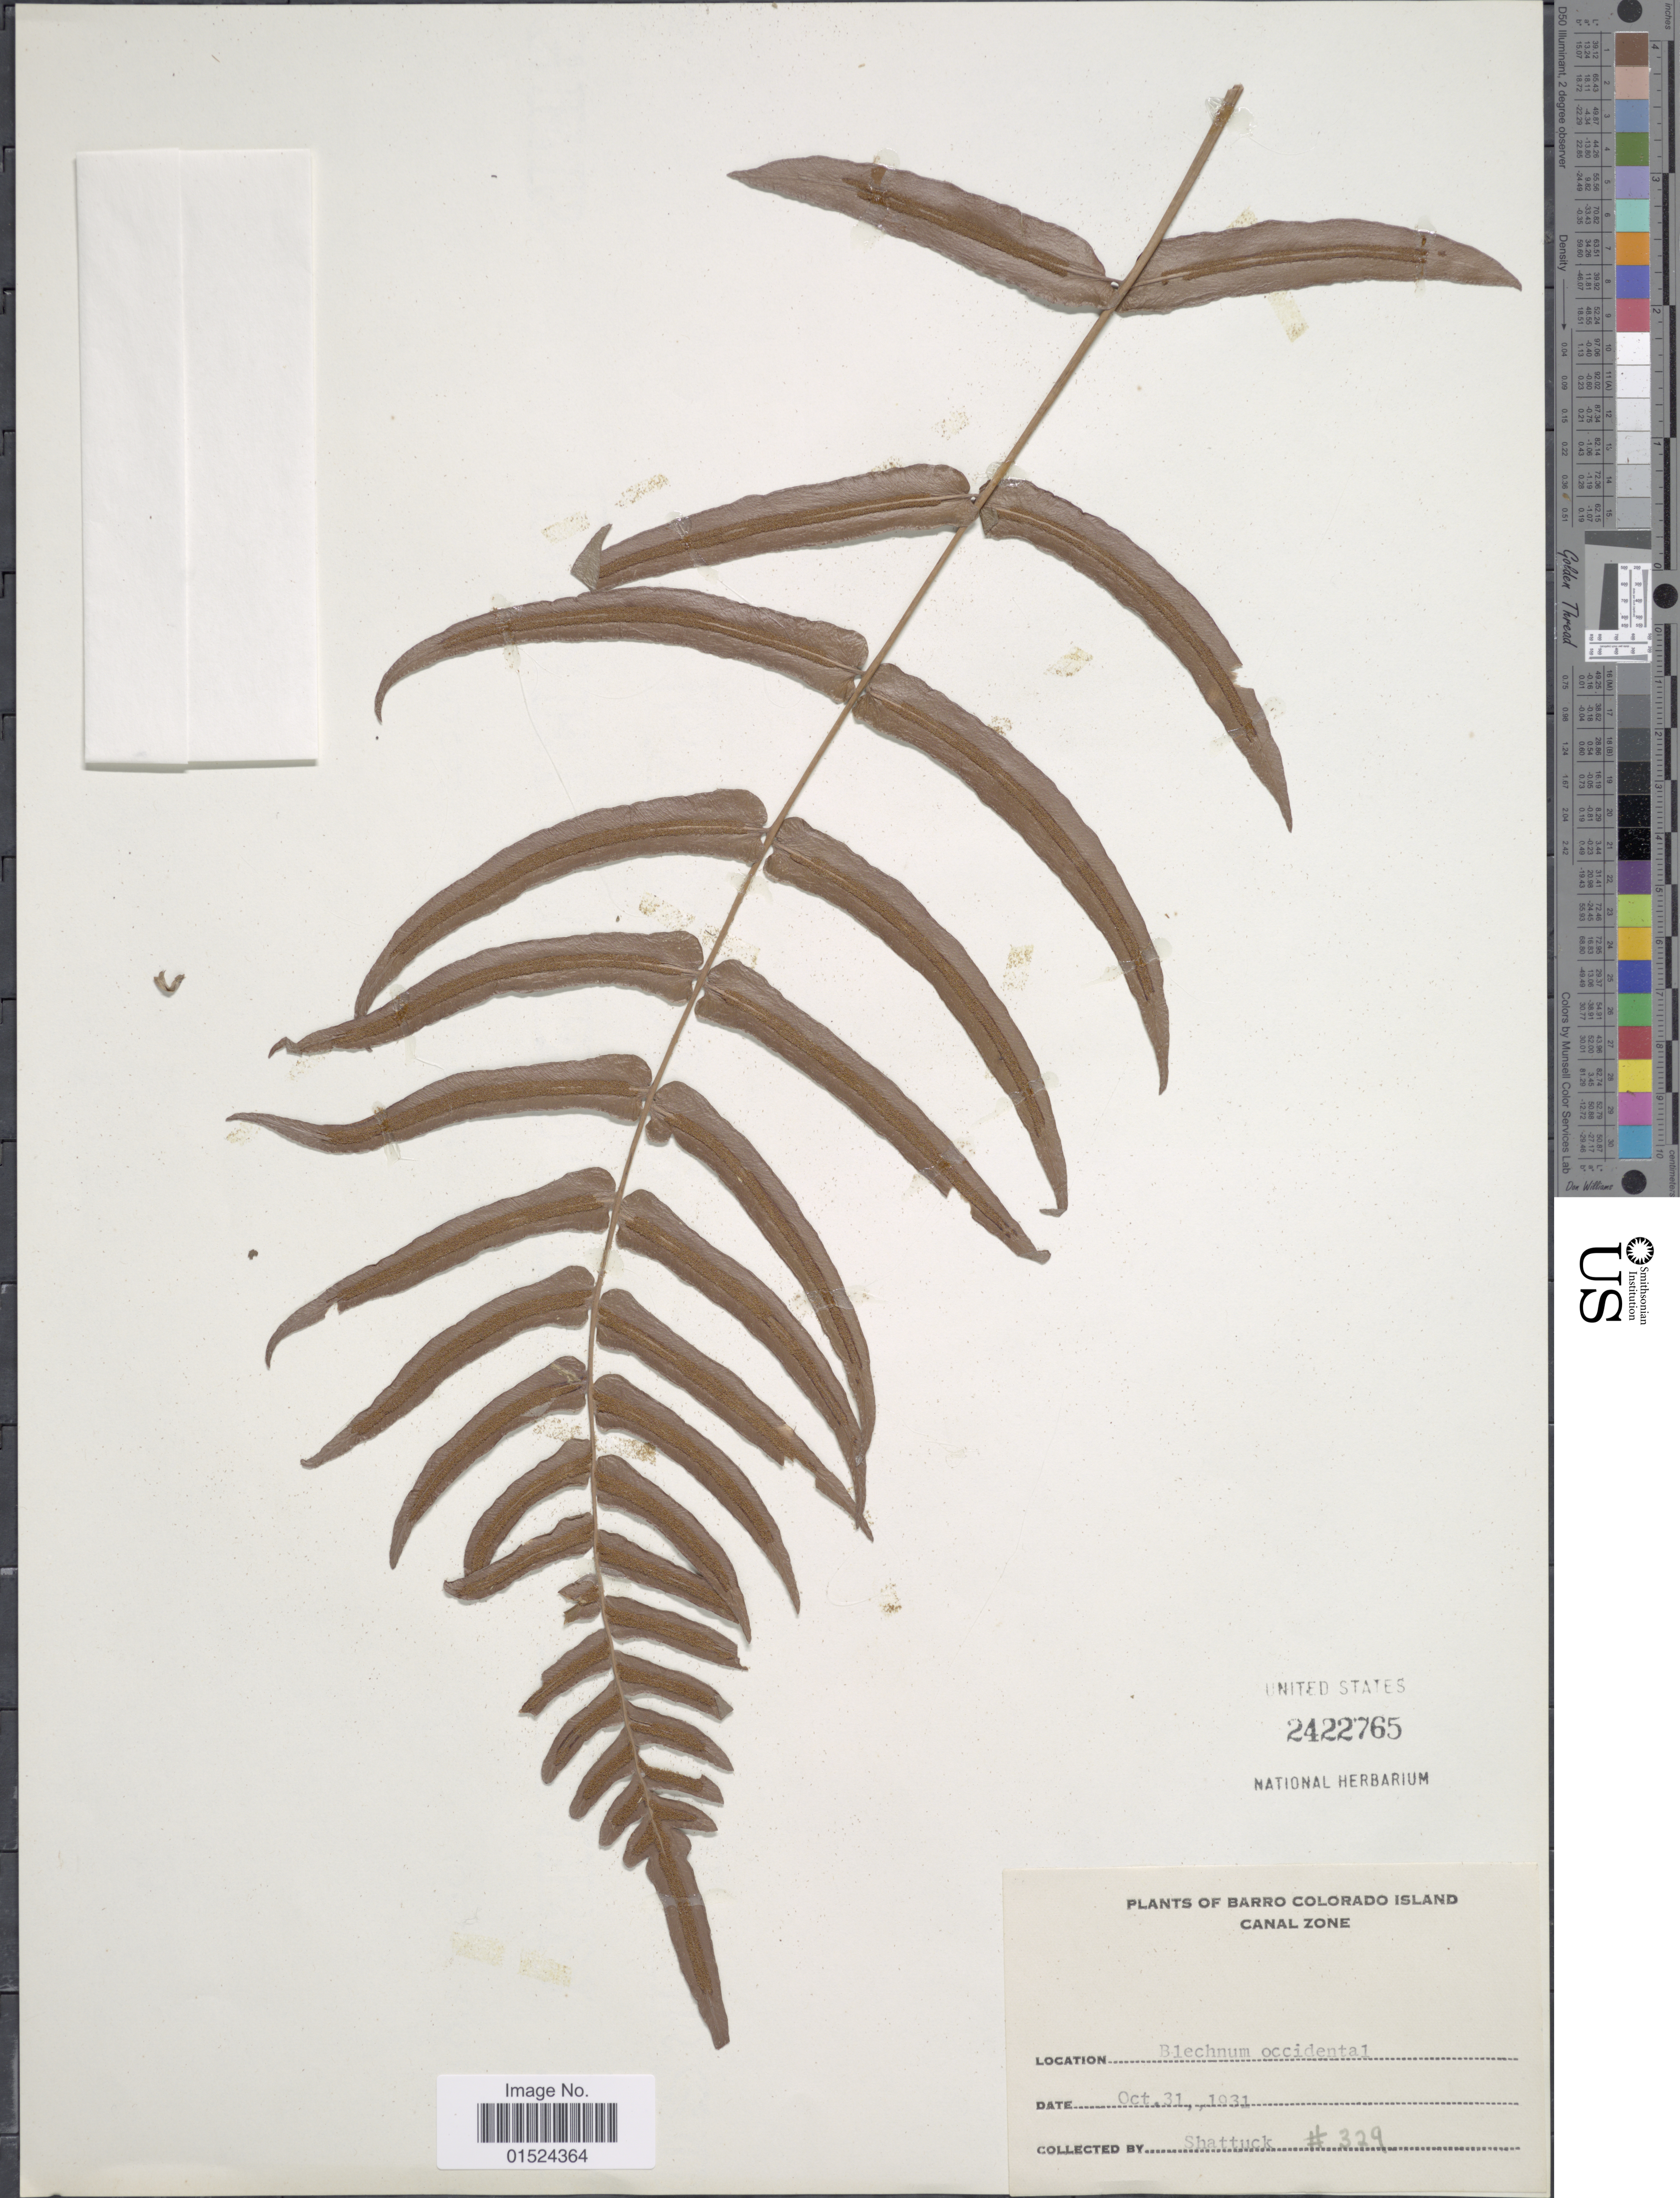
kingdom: Plantae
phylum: Tracheophyta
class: Polypodiopsida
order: Polypodiales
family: Blechnaceae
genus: Blechnum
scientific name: Blechnum occidentale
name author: L.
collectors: Shattuck, --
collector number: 329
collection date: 1931-10-31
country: Panama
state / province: Panamá Oeste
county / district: Canal Zone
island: Barro Colorado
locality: Barro Colorado Island, Canal Zone, Blechnum occidental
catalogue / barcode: US 2422765